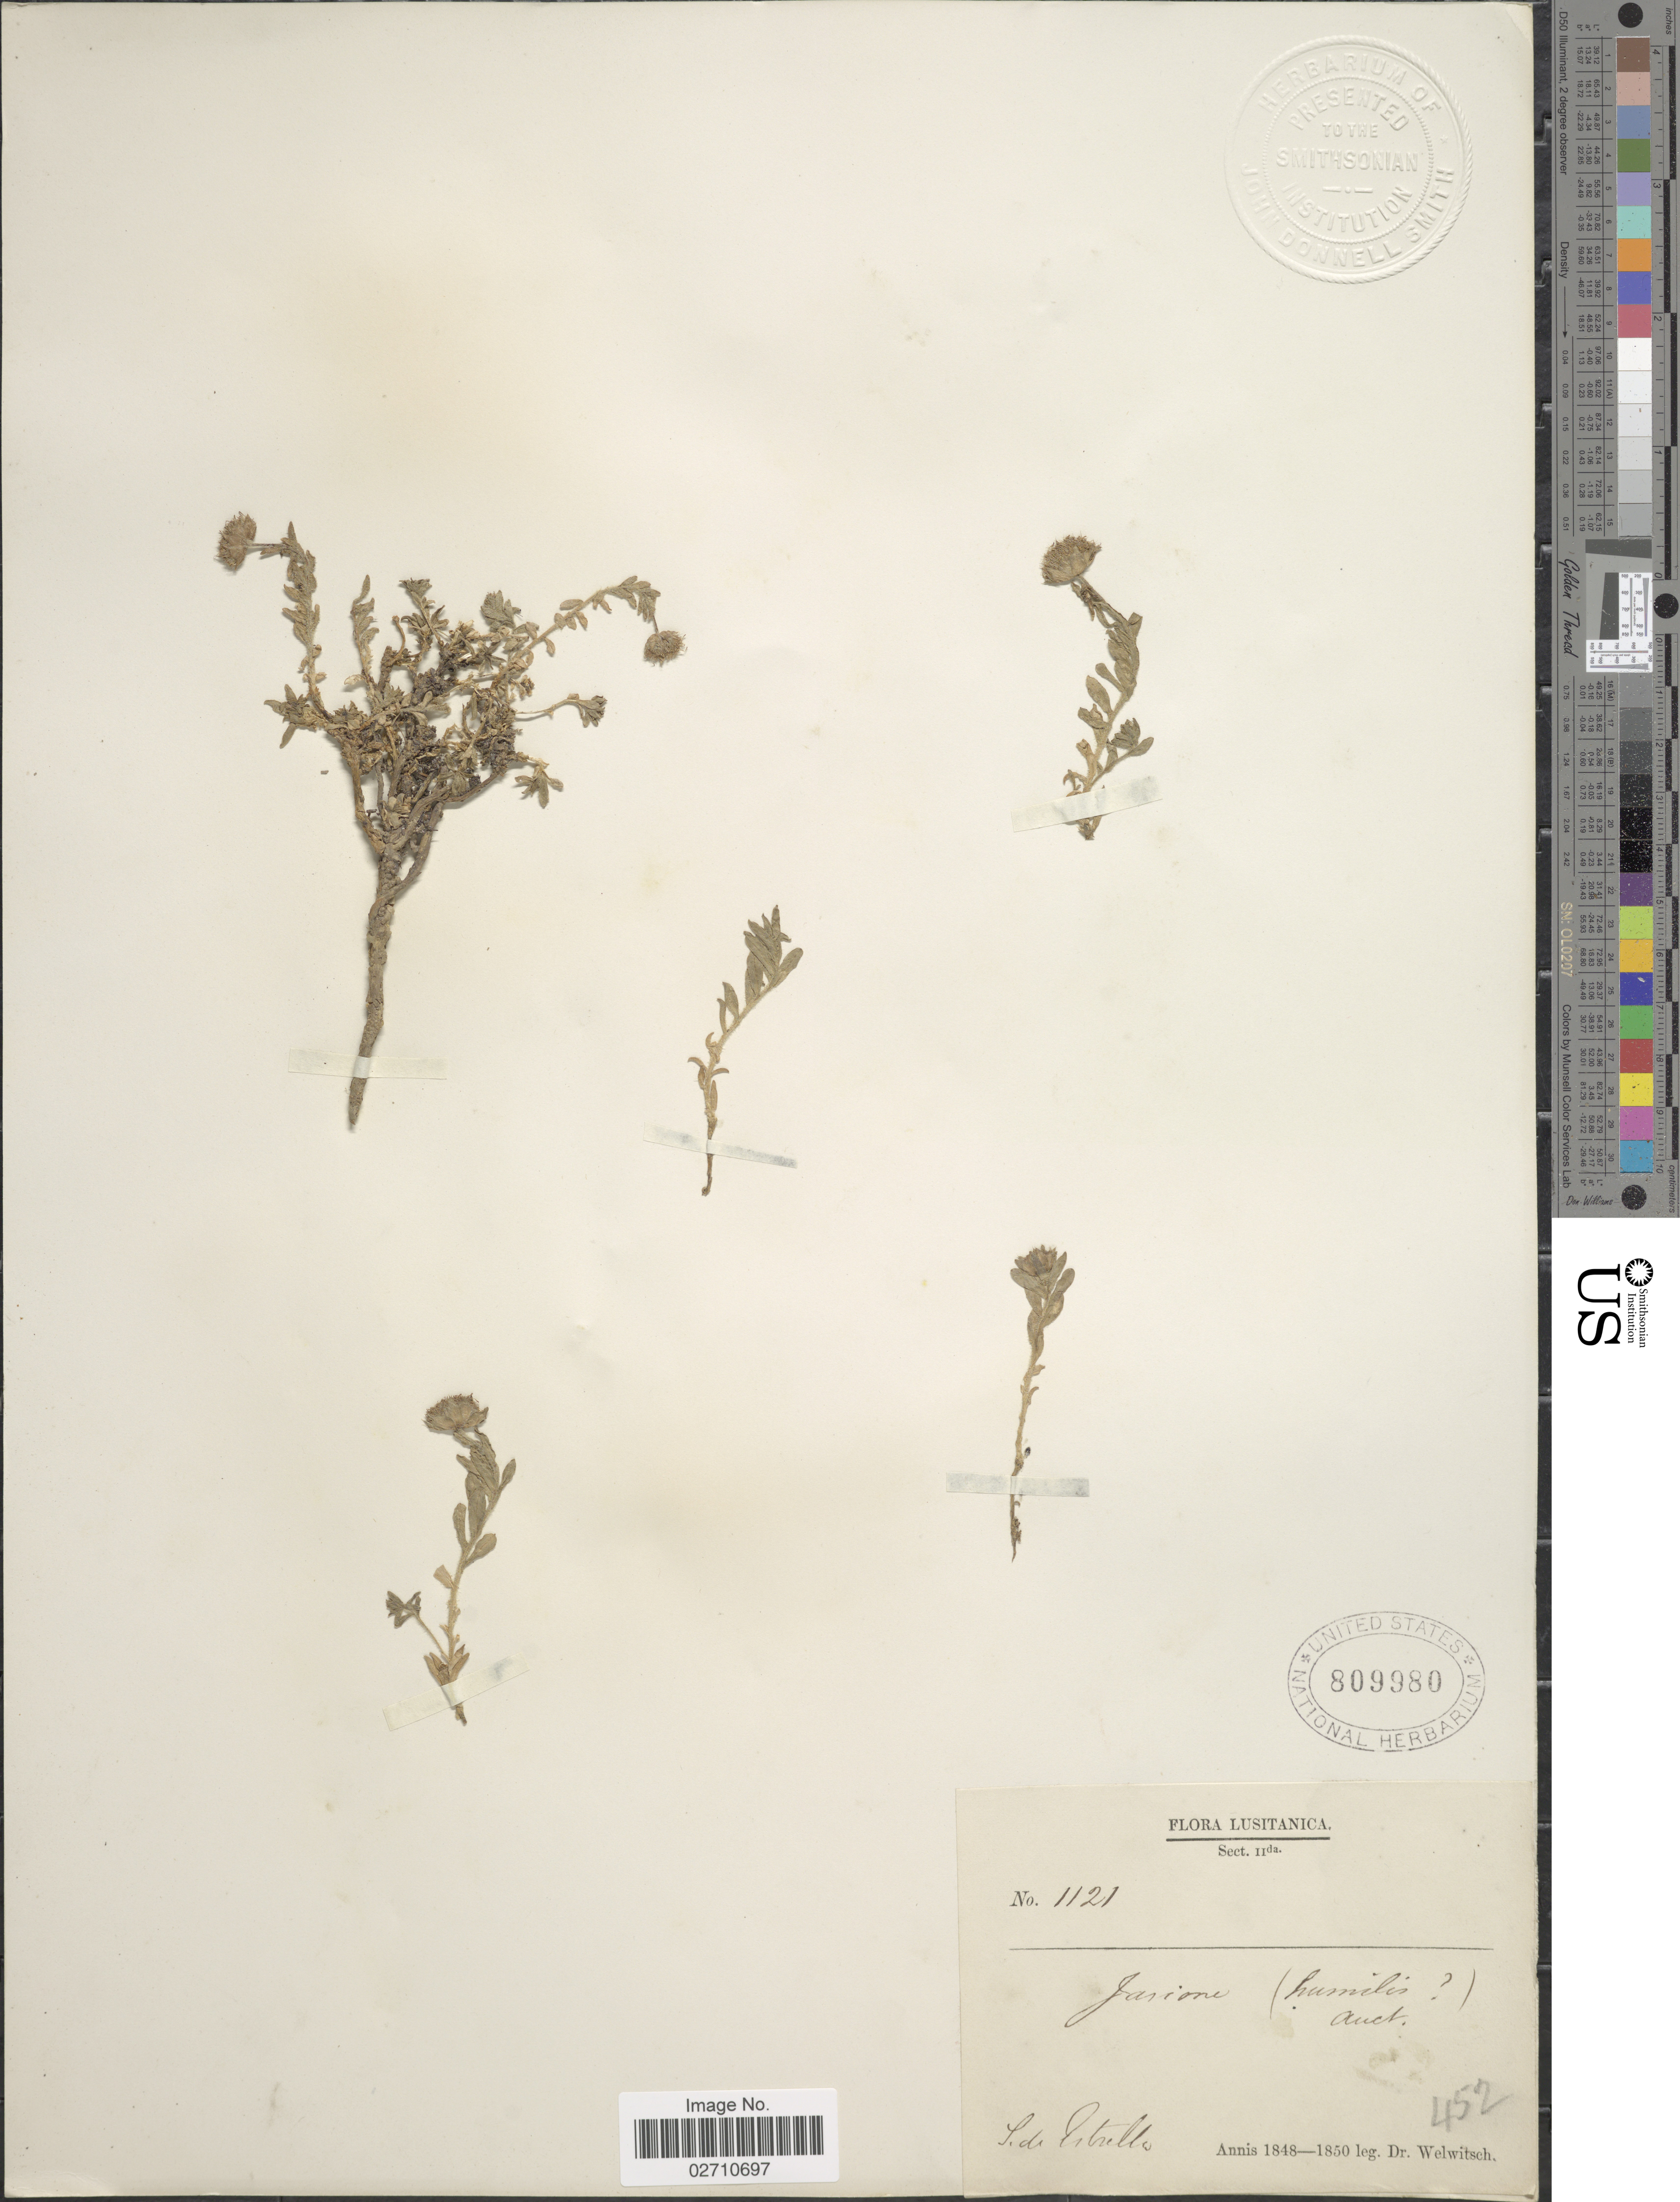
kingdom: Plantae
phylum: Tracheophyta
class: Magnoliopsida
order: Asterales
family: Campanulaceae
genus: Jasione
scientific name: Jasione supina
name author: Sieber ex Spreng.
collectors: -. Welwitsch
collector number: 1121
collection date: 1848/1850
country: Portugal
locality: Lusitanica, S de Estrella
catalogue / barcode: US 809980